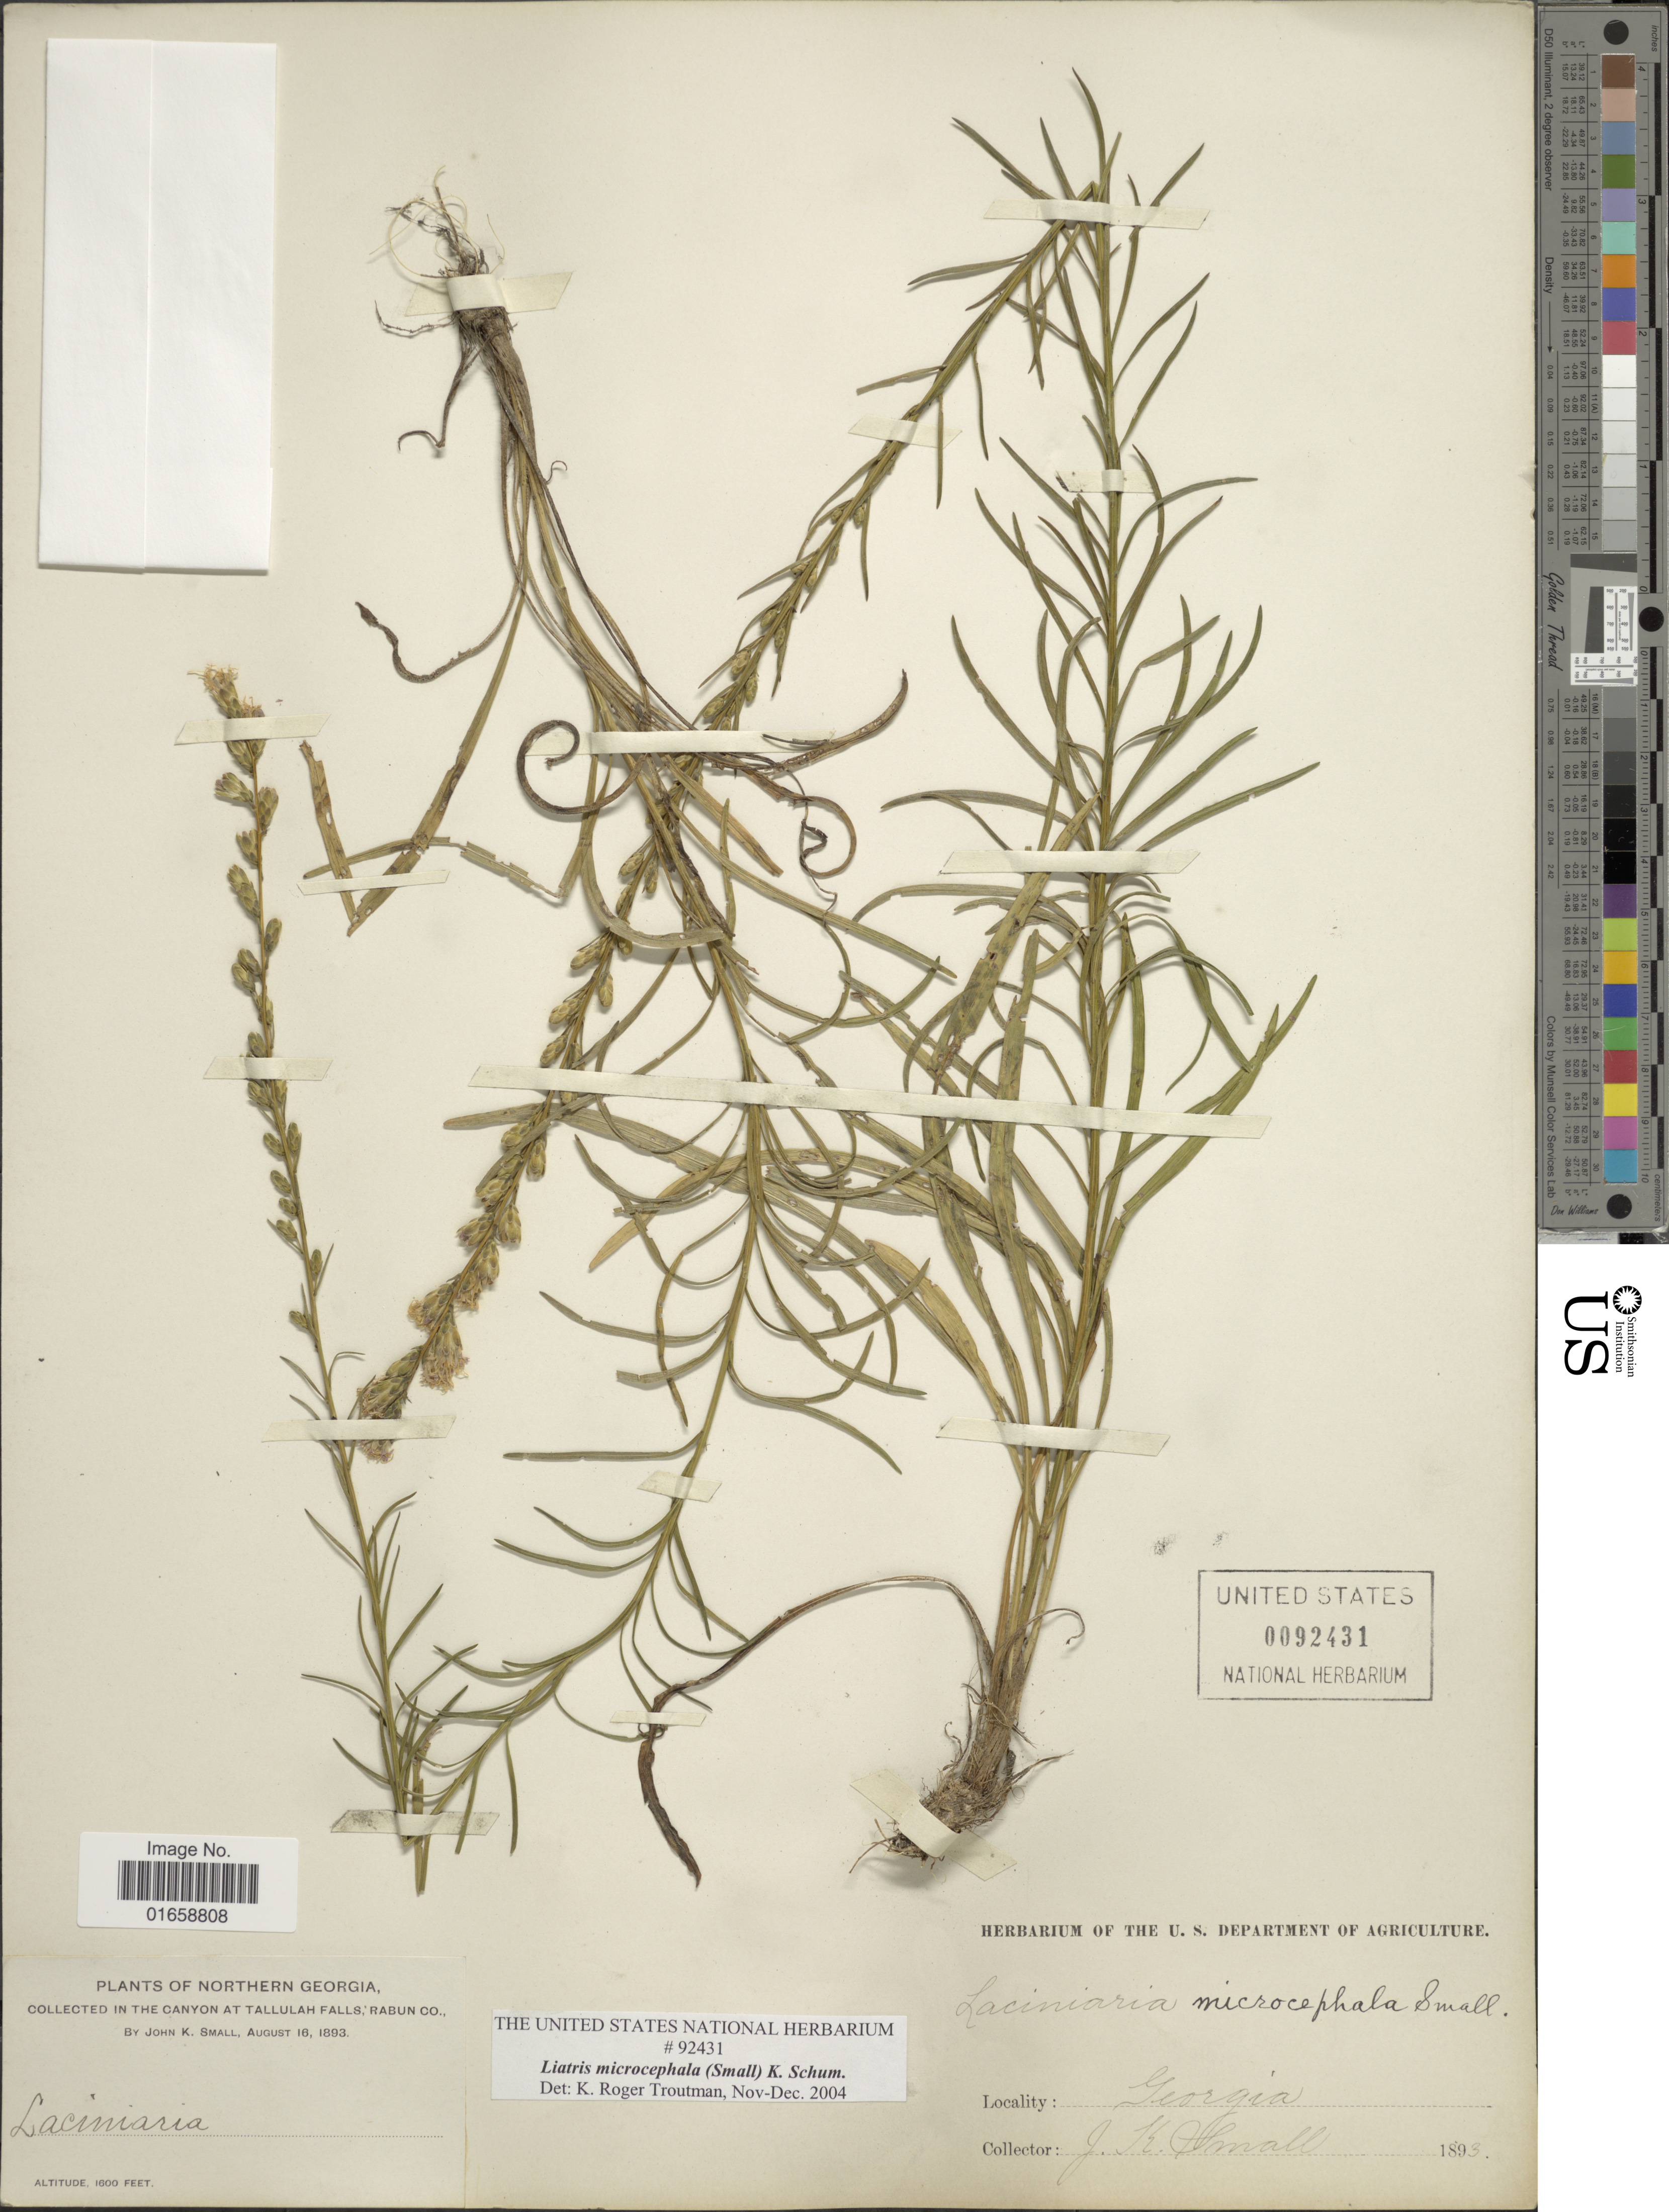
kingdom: Plantae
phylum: Tracheophyta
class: Magnoliopsida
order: Asterales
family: Asteraceae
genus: Liatris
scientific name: Liatris microcephala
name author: (Small) K. Schum.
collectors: J. K. Small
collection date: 1893-08-16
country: United States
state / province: Georgia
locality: Northern Georgia, in the Canyon at Tallulah Falls, Rabun Co.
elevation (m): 488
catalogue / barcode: US 92431